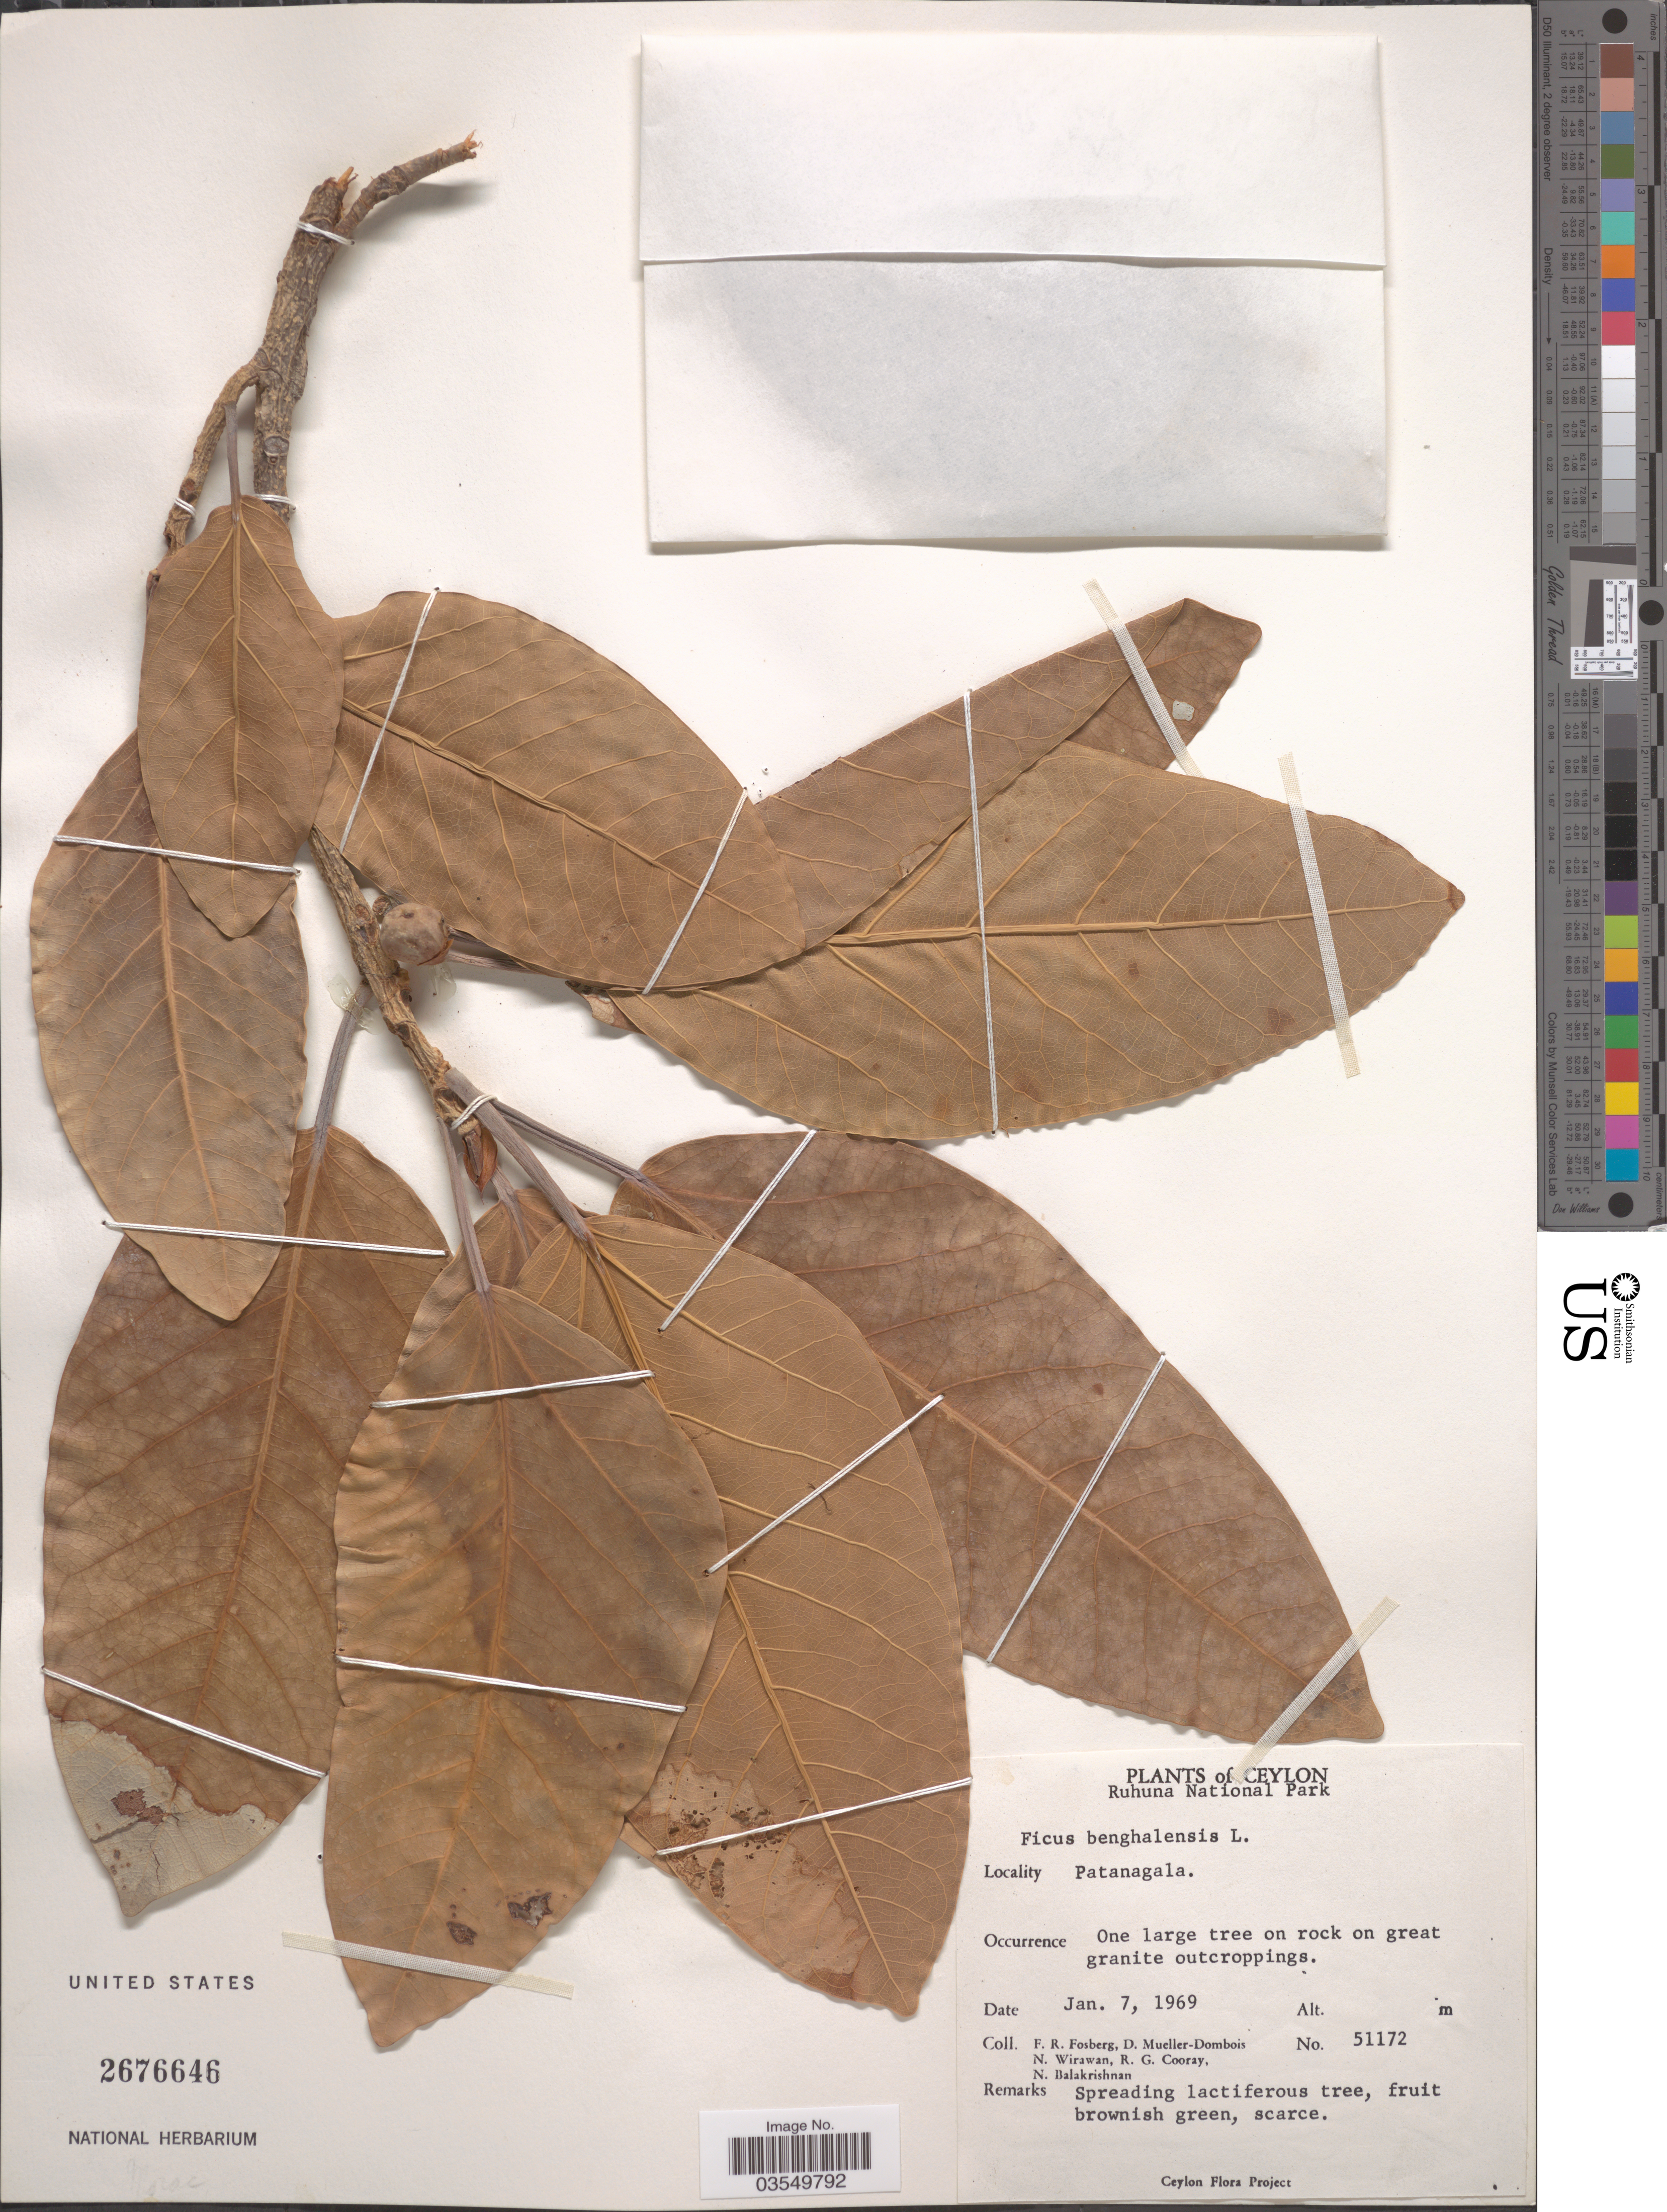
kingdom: Plantae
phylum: Tracheophyta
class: Magnoliopsida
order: Rosales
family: Moraceae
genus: Ficus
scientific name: Ficus benghalensis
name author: L.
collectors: F. R. Fosberg, D. Mueller-Dombois, N. Wirawan, R. Cooray & N. Balakrishnan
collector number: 51172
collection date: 1969-01-07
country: Sri Lanka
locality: Ceylon. Patanagala.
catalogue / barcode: US 2676646